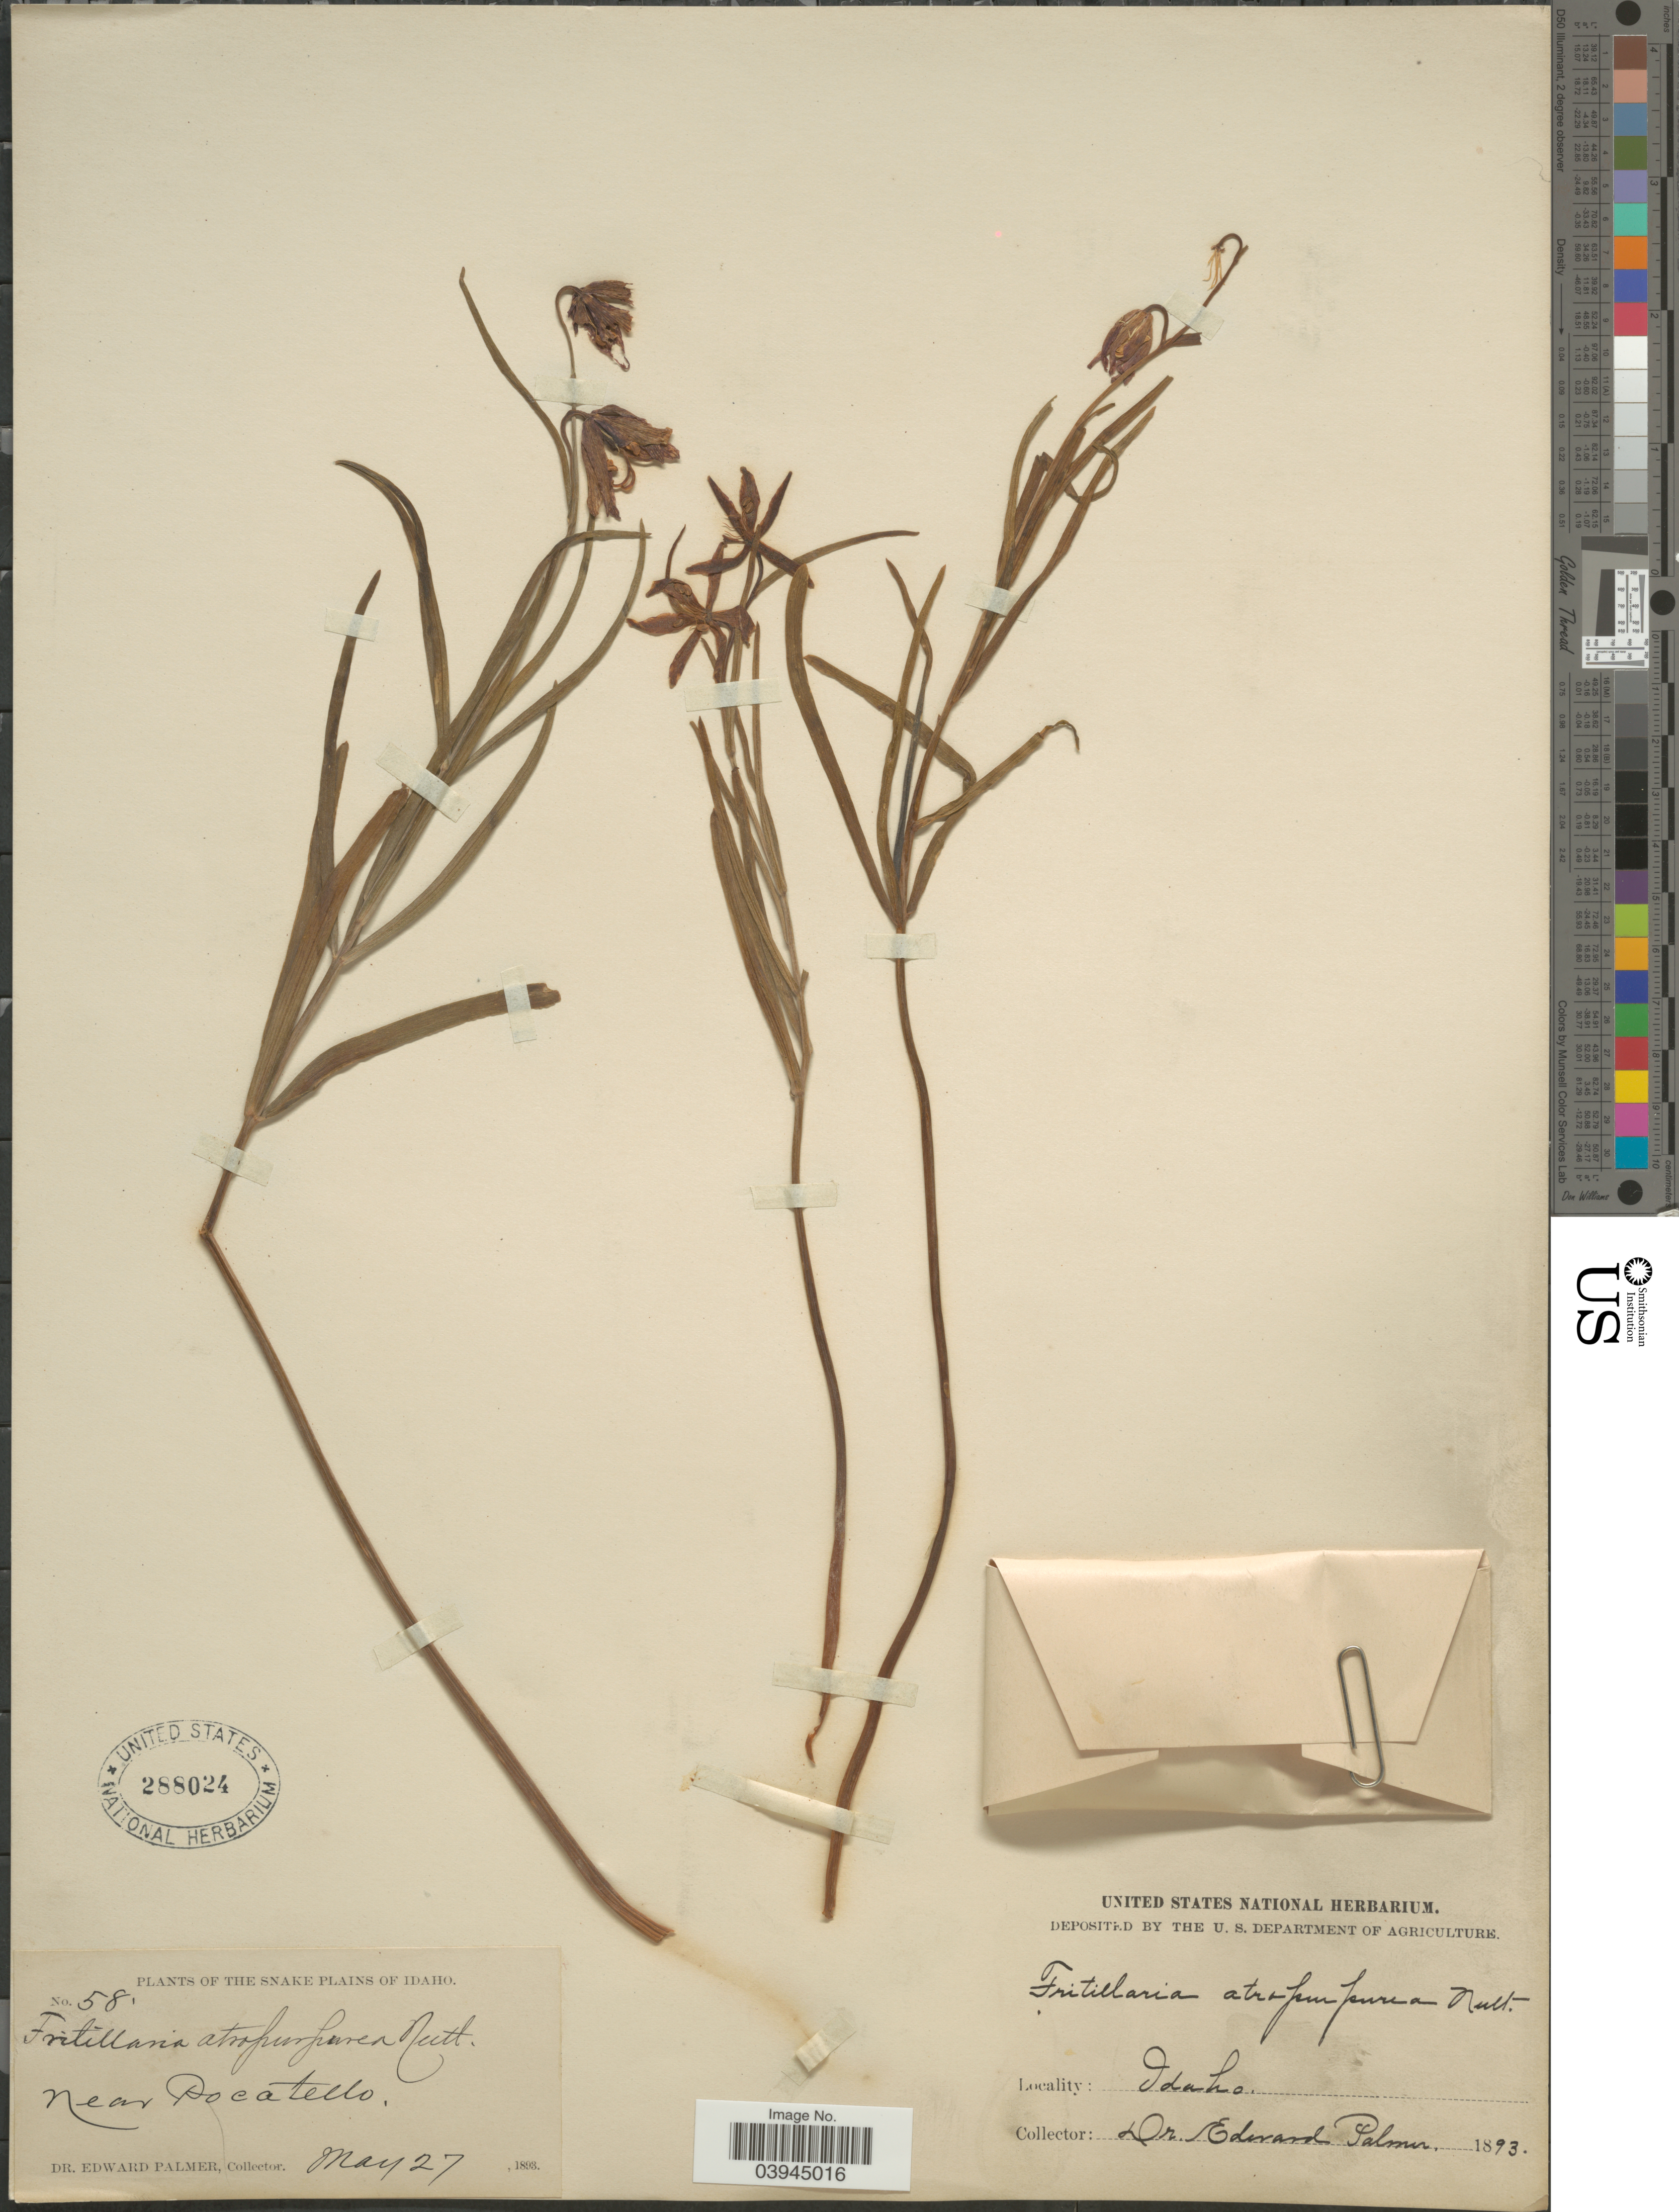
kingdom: Plantae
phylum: Tracheophyta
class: Liliopsida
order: Liliales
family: Liliaceae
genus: Fritillaria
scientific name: Fritillaria atropurpurea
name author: Nutt.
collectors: E. Palmer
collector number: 58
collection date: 1893-05-27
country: United States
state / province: Idaho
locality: The Snake Plains of Idaho. Near Pocatello.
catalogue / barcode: US 288024